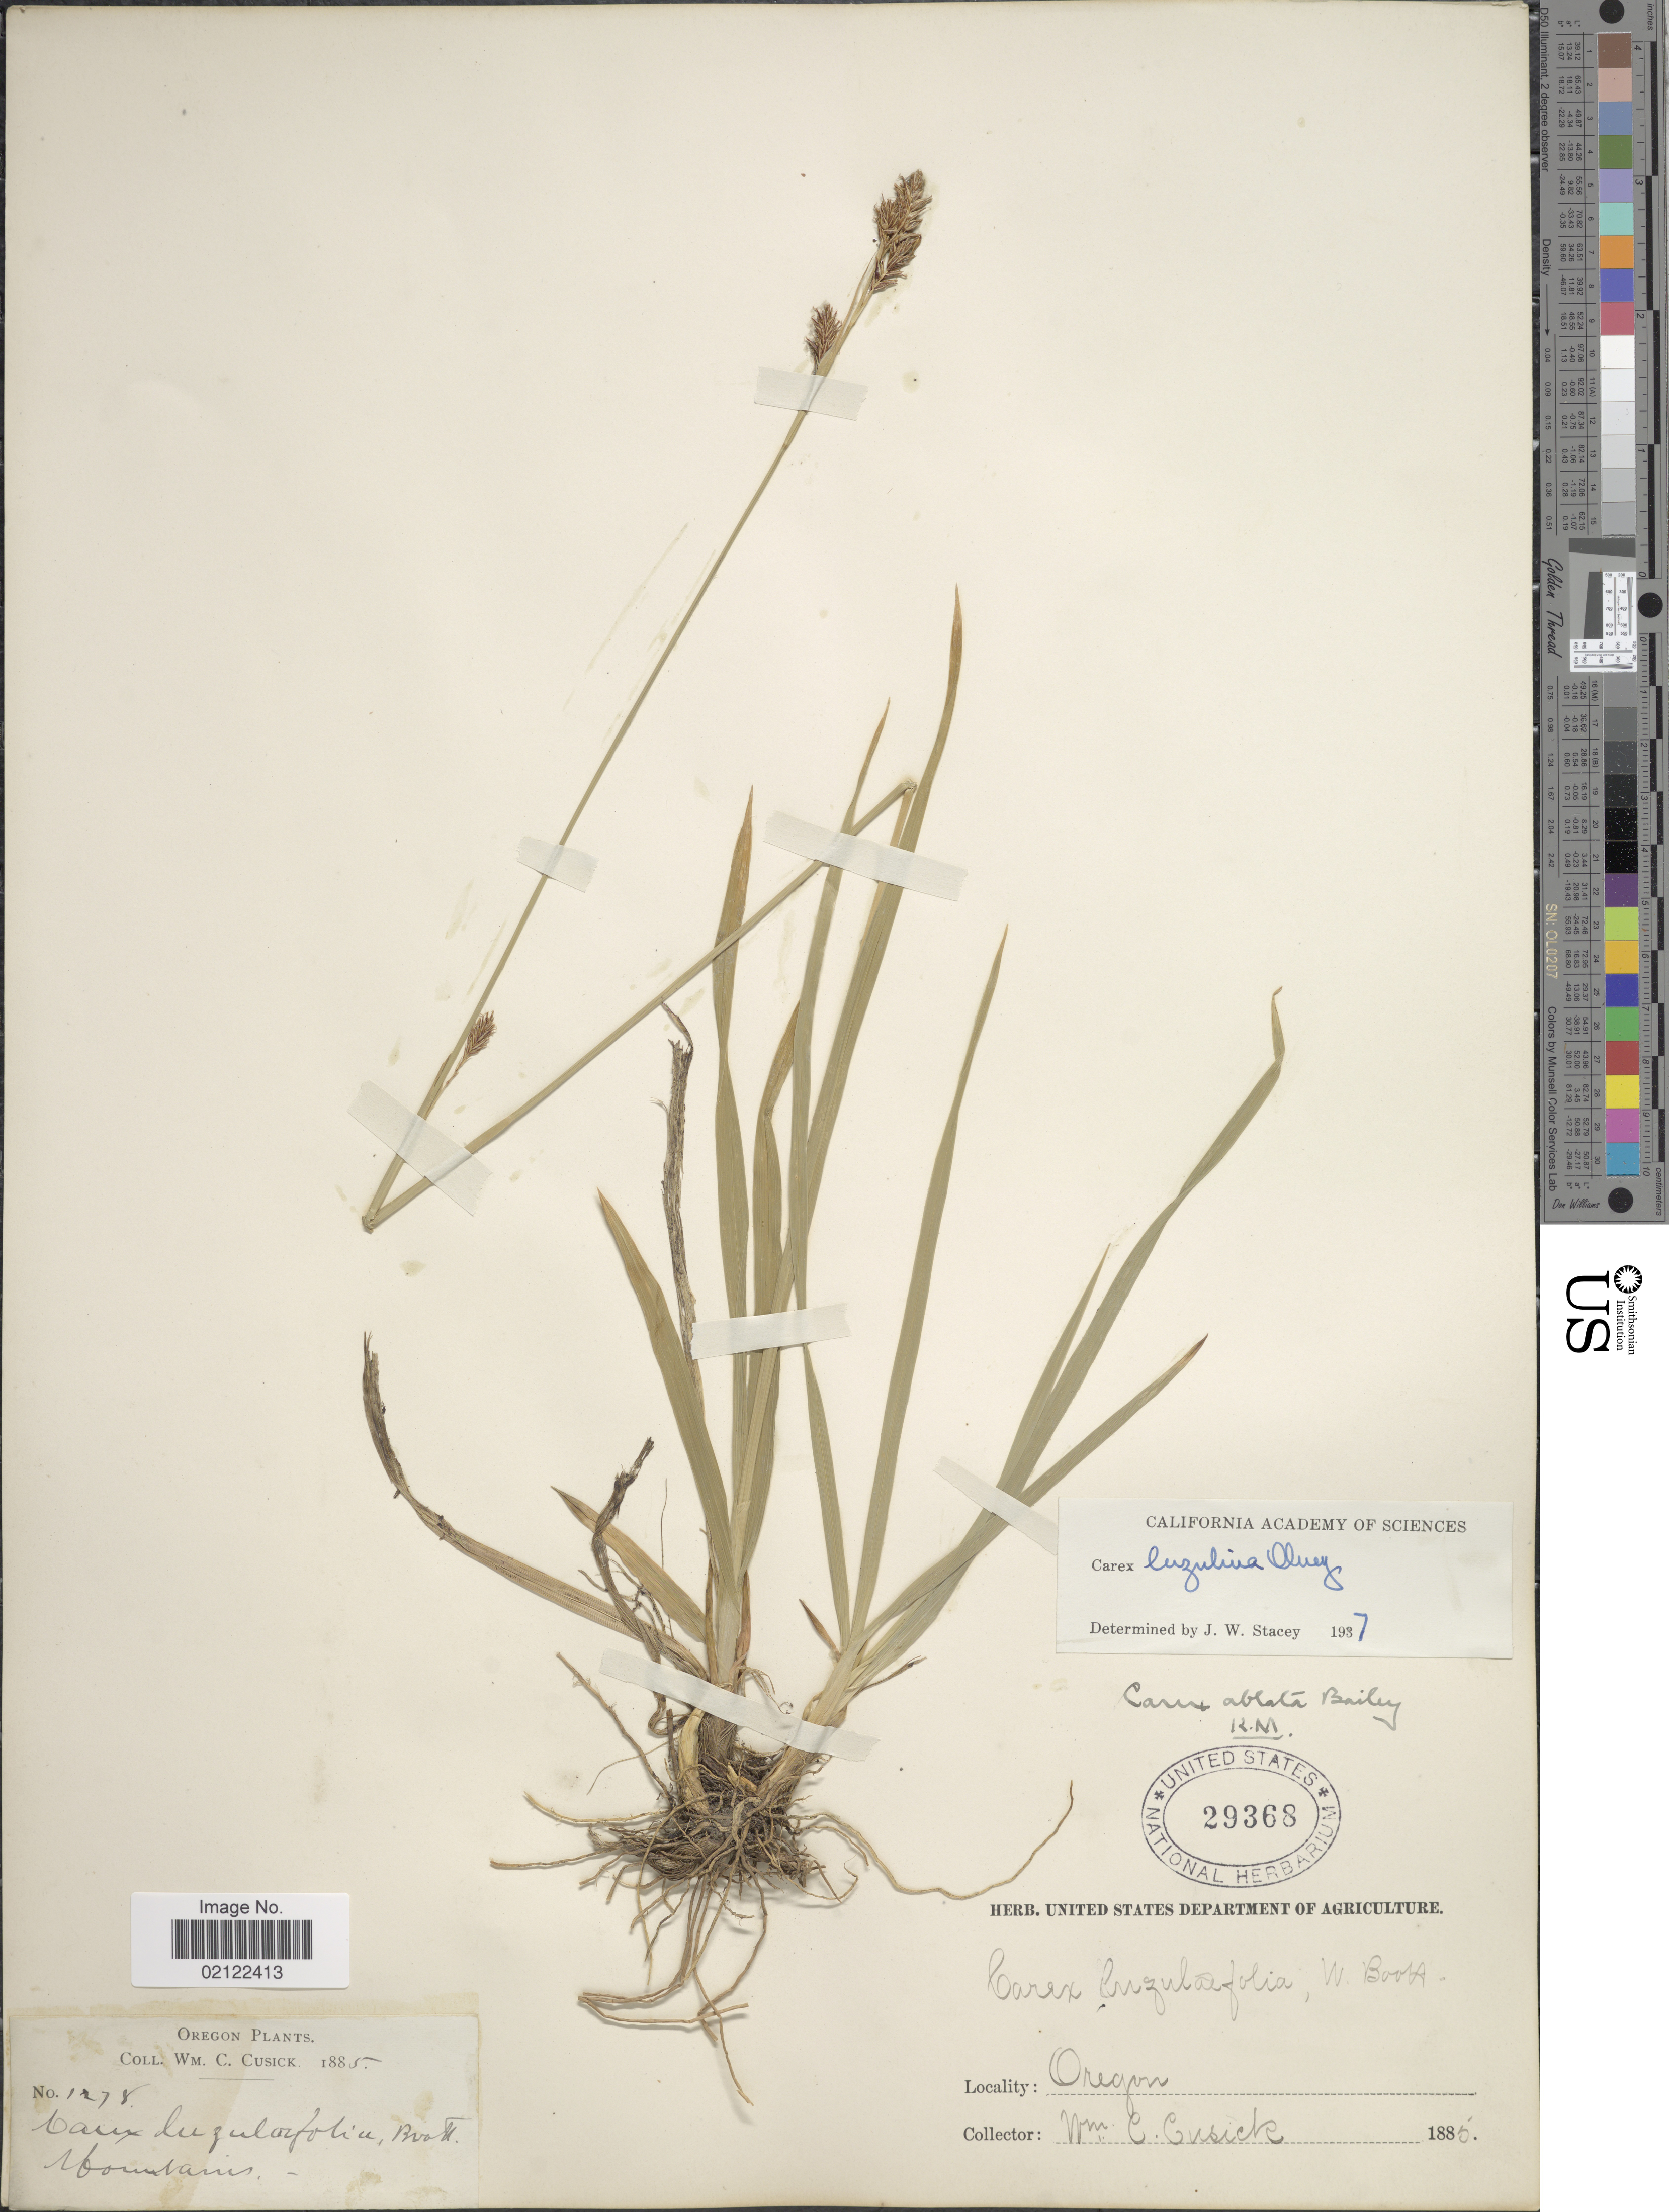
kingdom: Plantae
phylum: Tracheophyta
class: Liliopsida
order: Poales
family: Cyperaceae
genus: Carex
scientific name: Carex luzulina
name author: Olney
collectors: W. C. Cusick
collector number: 1278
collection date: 1885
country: United States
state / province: Oregon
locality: Mountains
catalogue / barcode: US 29368